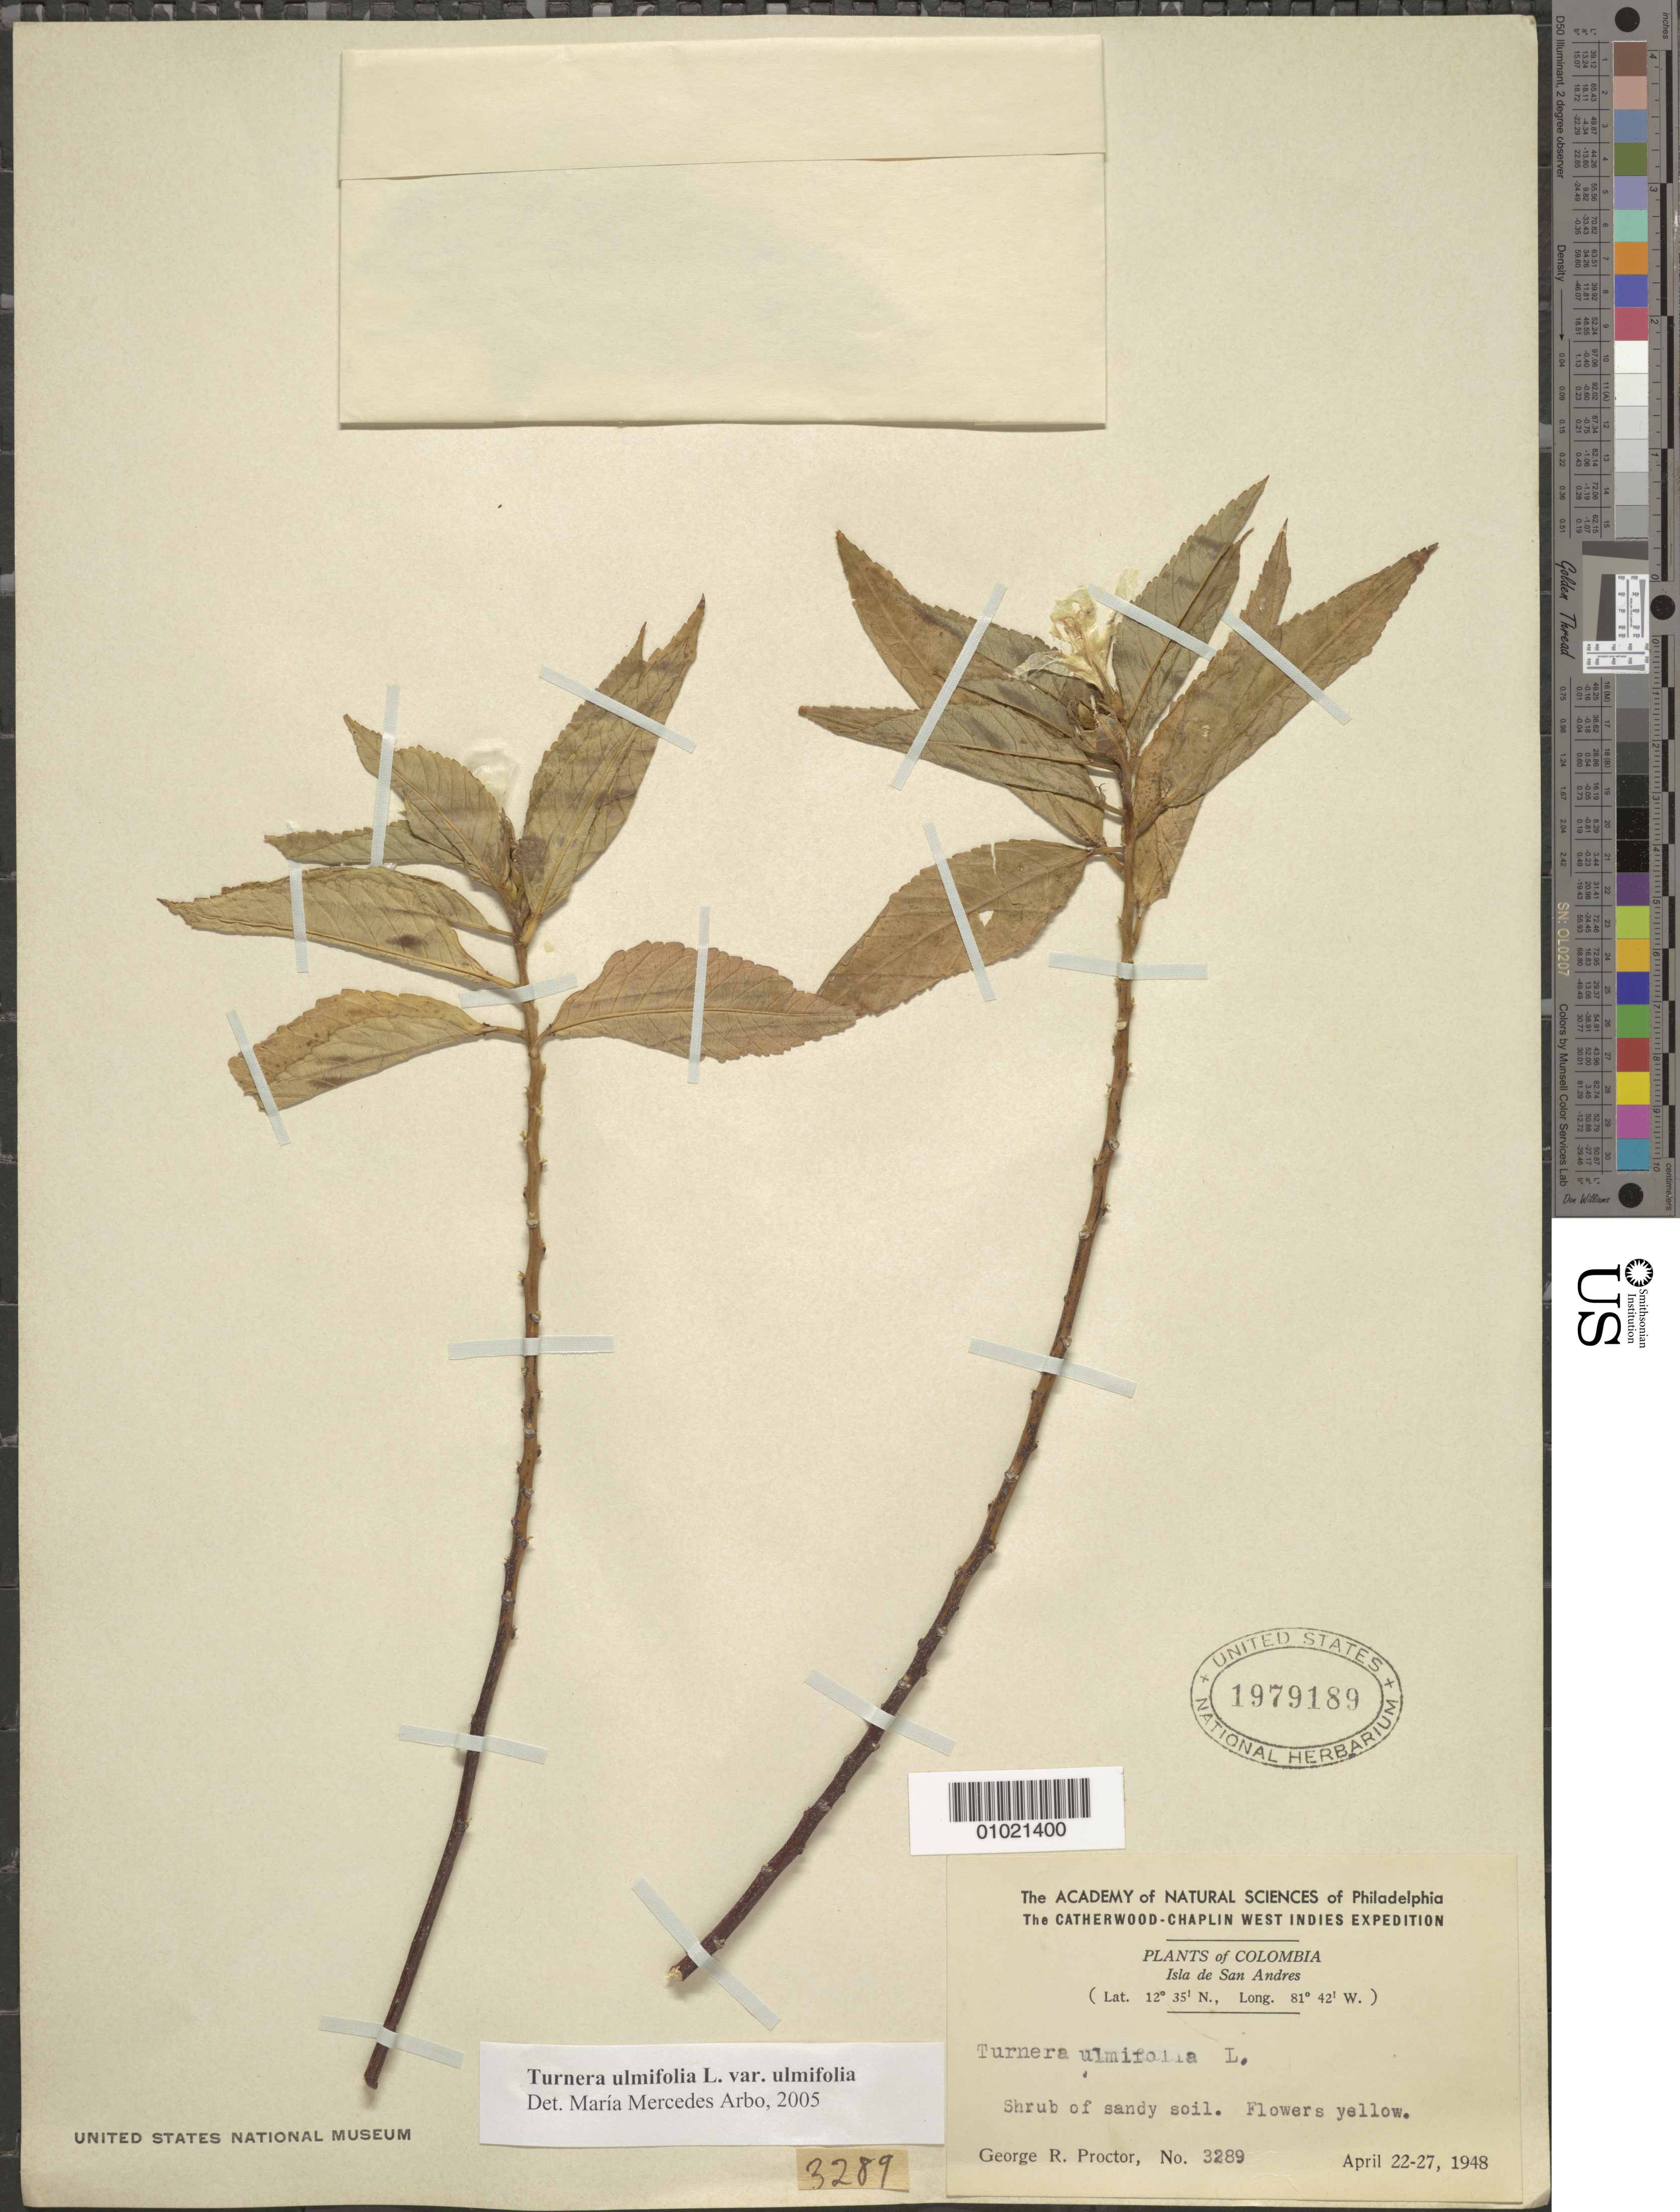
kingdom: Plantae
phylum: Tracheophyta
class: Magnoliopsida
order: Malpighiales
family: Turneraceae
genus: Turnera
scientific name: Turnera ulmifolia var. ulmifolia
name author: L.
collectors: G. R. Proctor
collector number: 3289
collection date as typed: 22 Apr 1948 to 27 Apr 1948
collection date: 1948-04-22/1948-04-27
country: Colombia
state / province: San Andrés Y Providencia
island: San Andres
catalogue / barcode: US 1979189